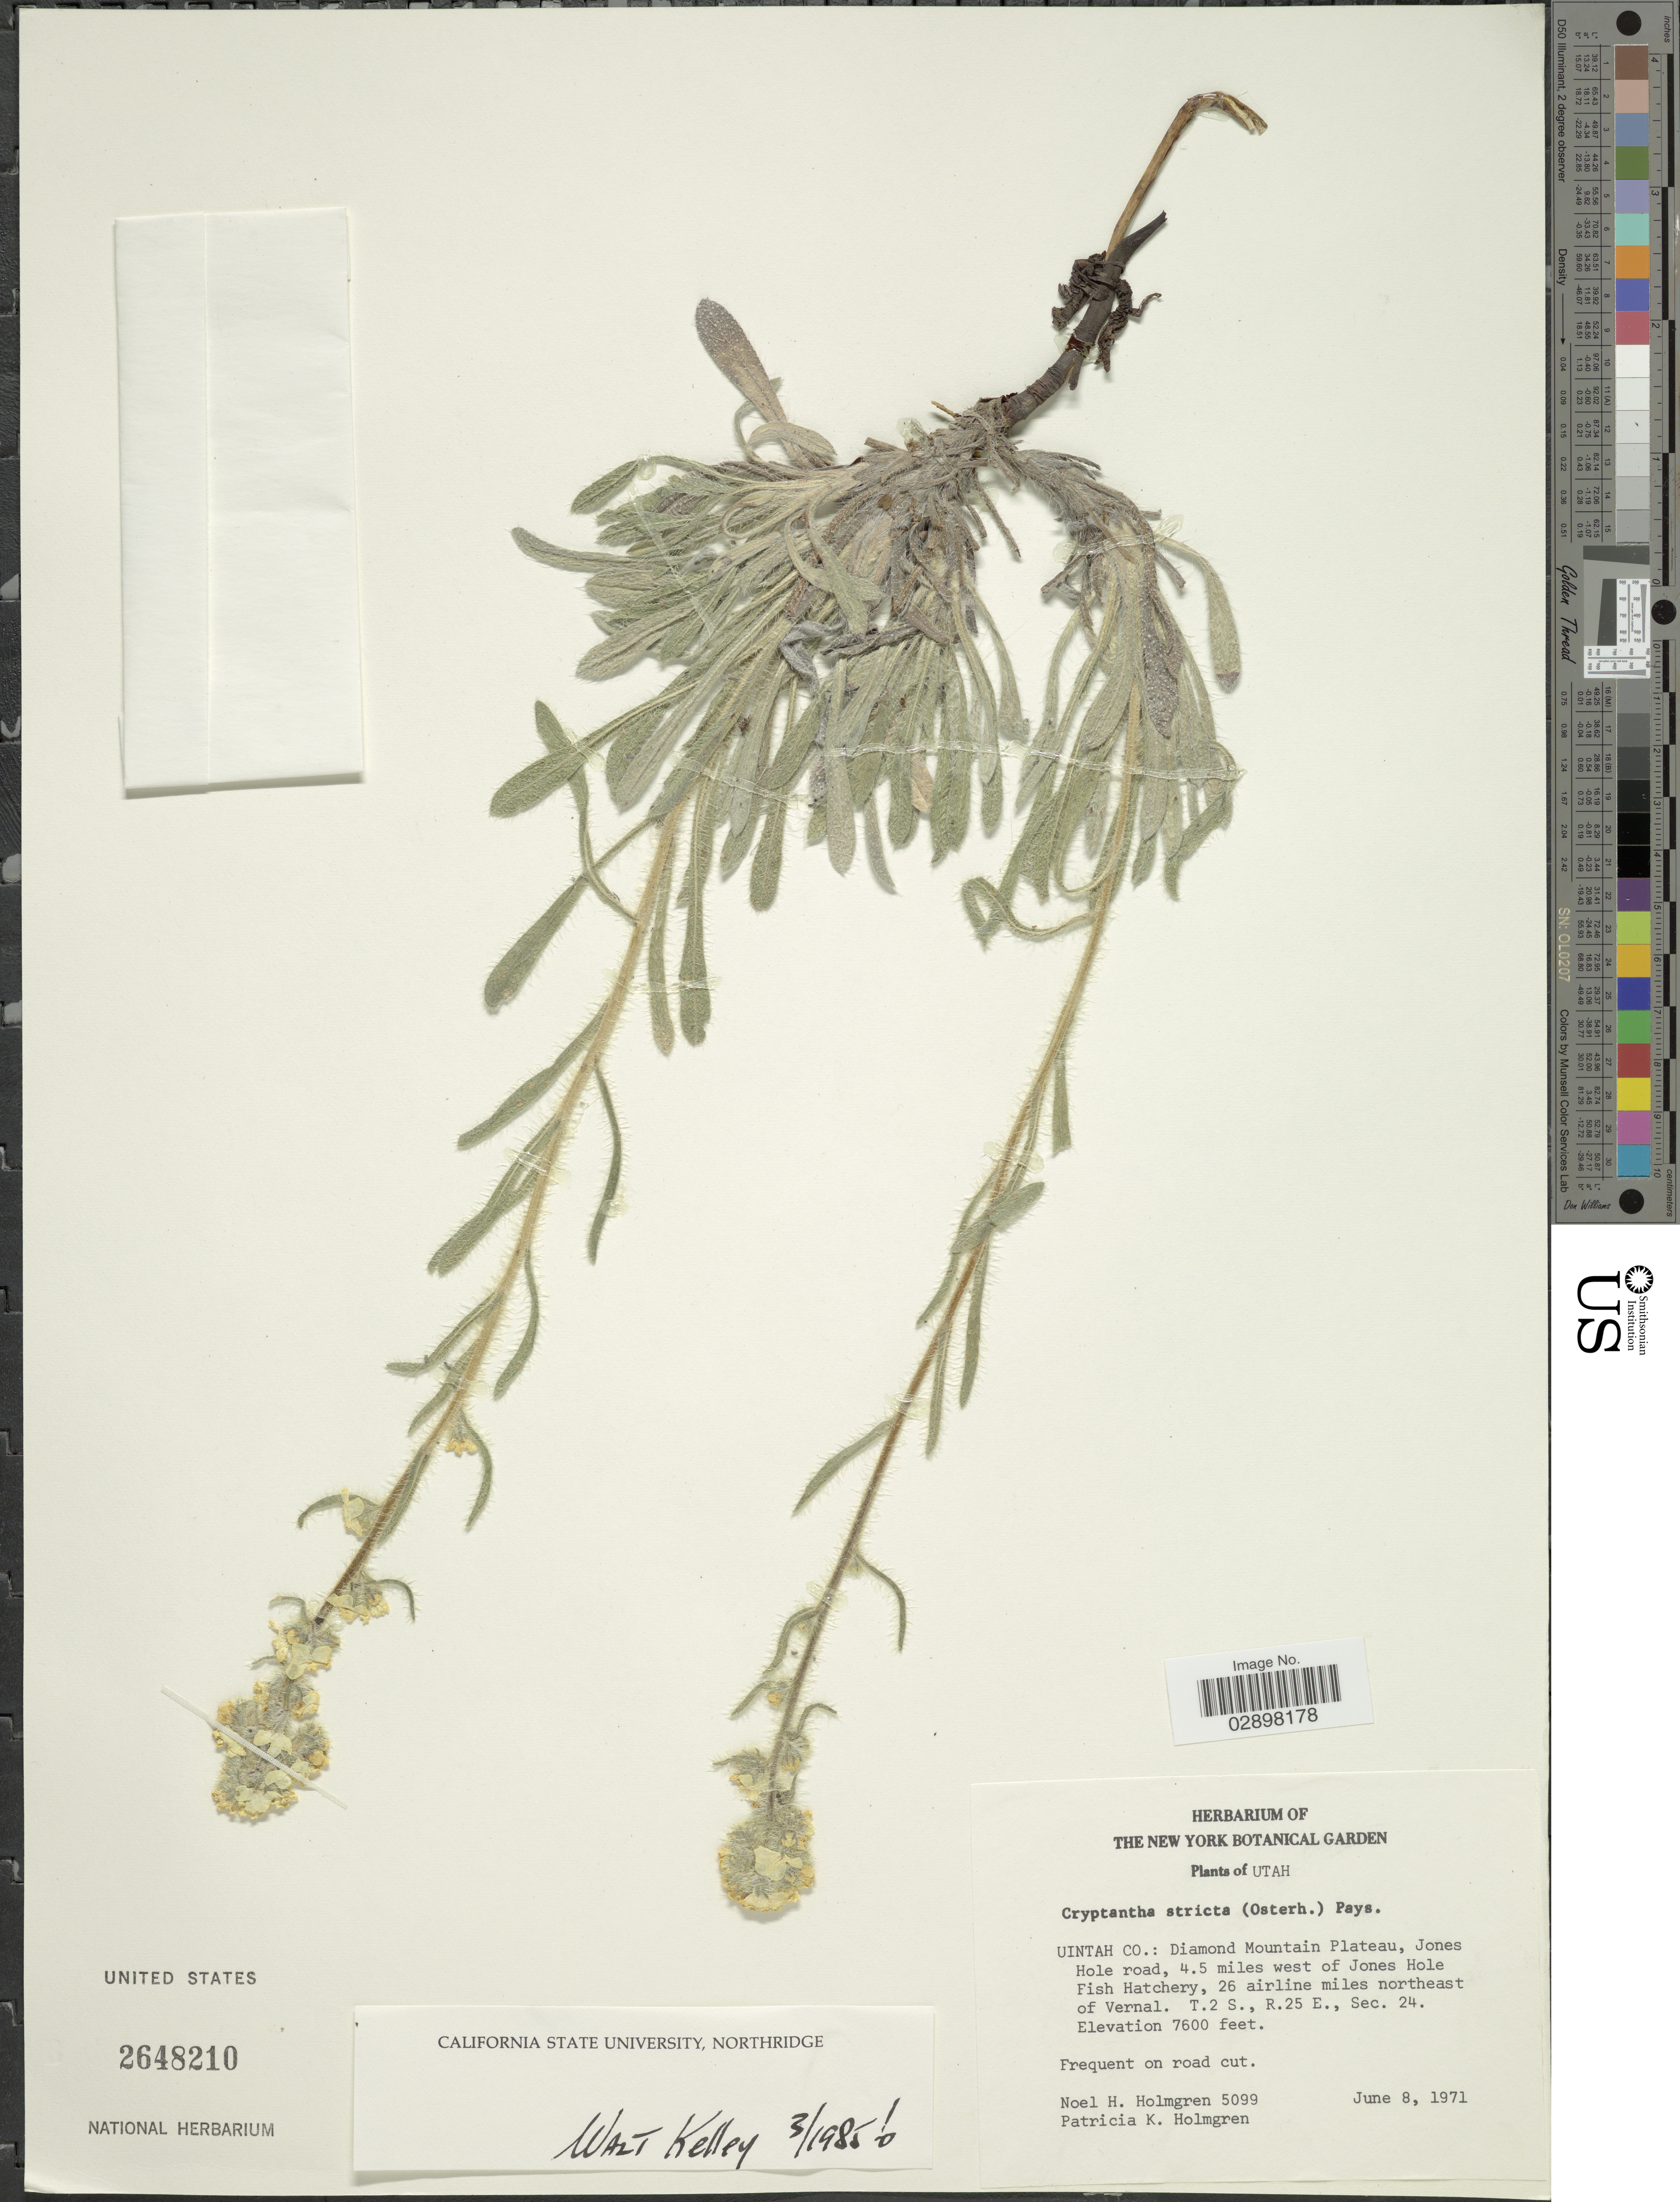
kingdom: Plantae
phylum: Tracheophyta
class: Magnoliopsida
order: Boraginales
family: Boraginaceae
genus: Cryptantha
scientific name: Cryptantha stricta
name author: (Osterh.) Payson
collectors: N. H. Holmgren & P. K. Holmgren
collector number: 5099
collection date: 1971-06-08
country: United States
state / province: Utah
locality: Uintah Co.: Diamond Mountain Plateau, Jones Hole road, 4.5 miles west of Jones Hole Fish Hatchery, 26 airline miles northeast of Vernal. T2S R25E Sec.24.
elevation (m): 2316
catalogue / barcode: US 2648210